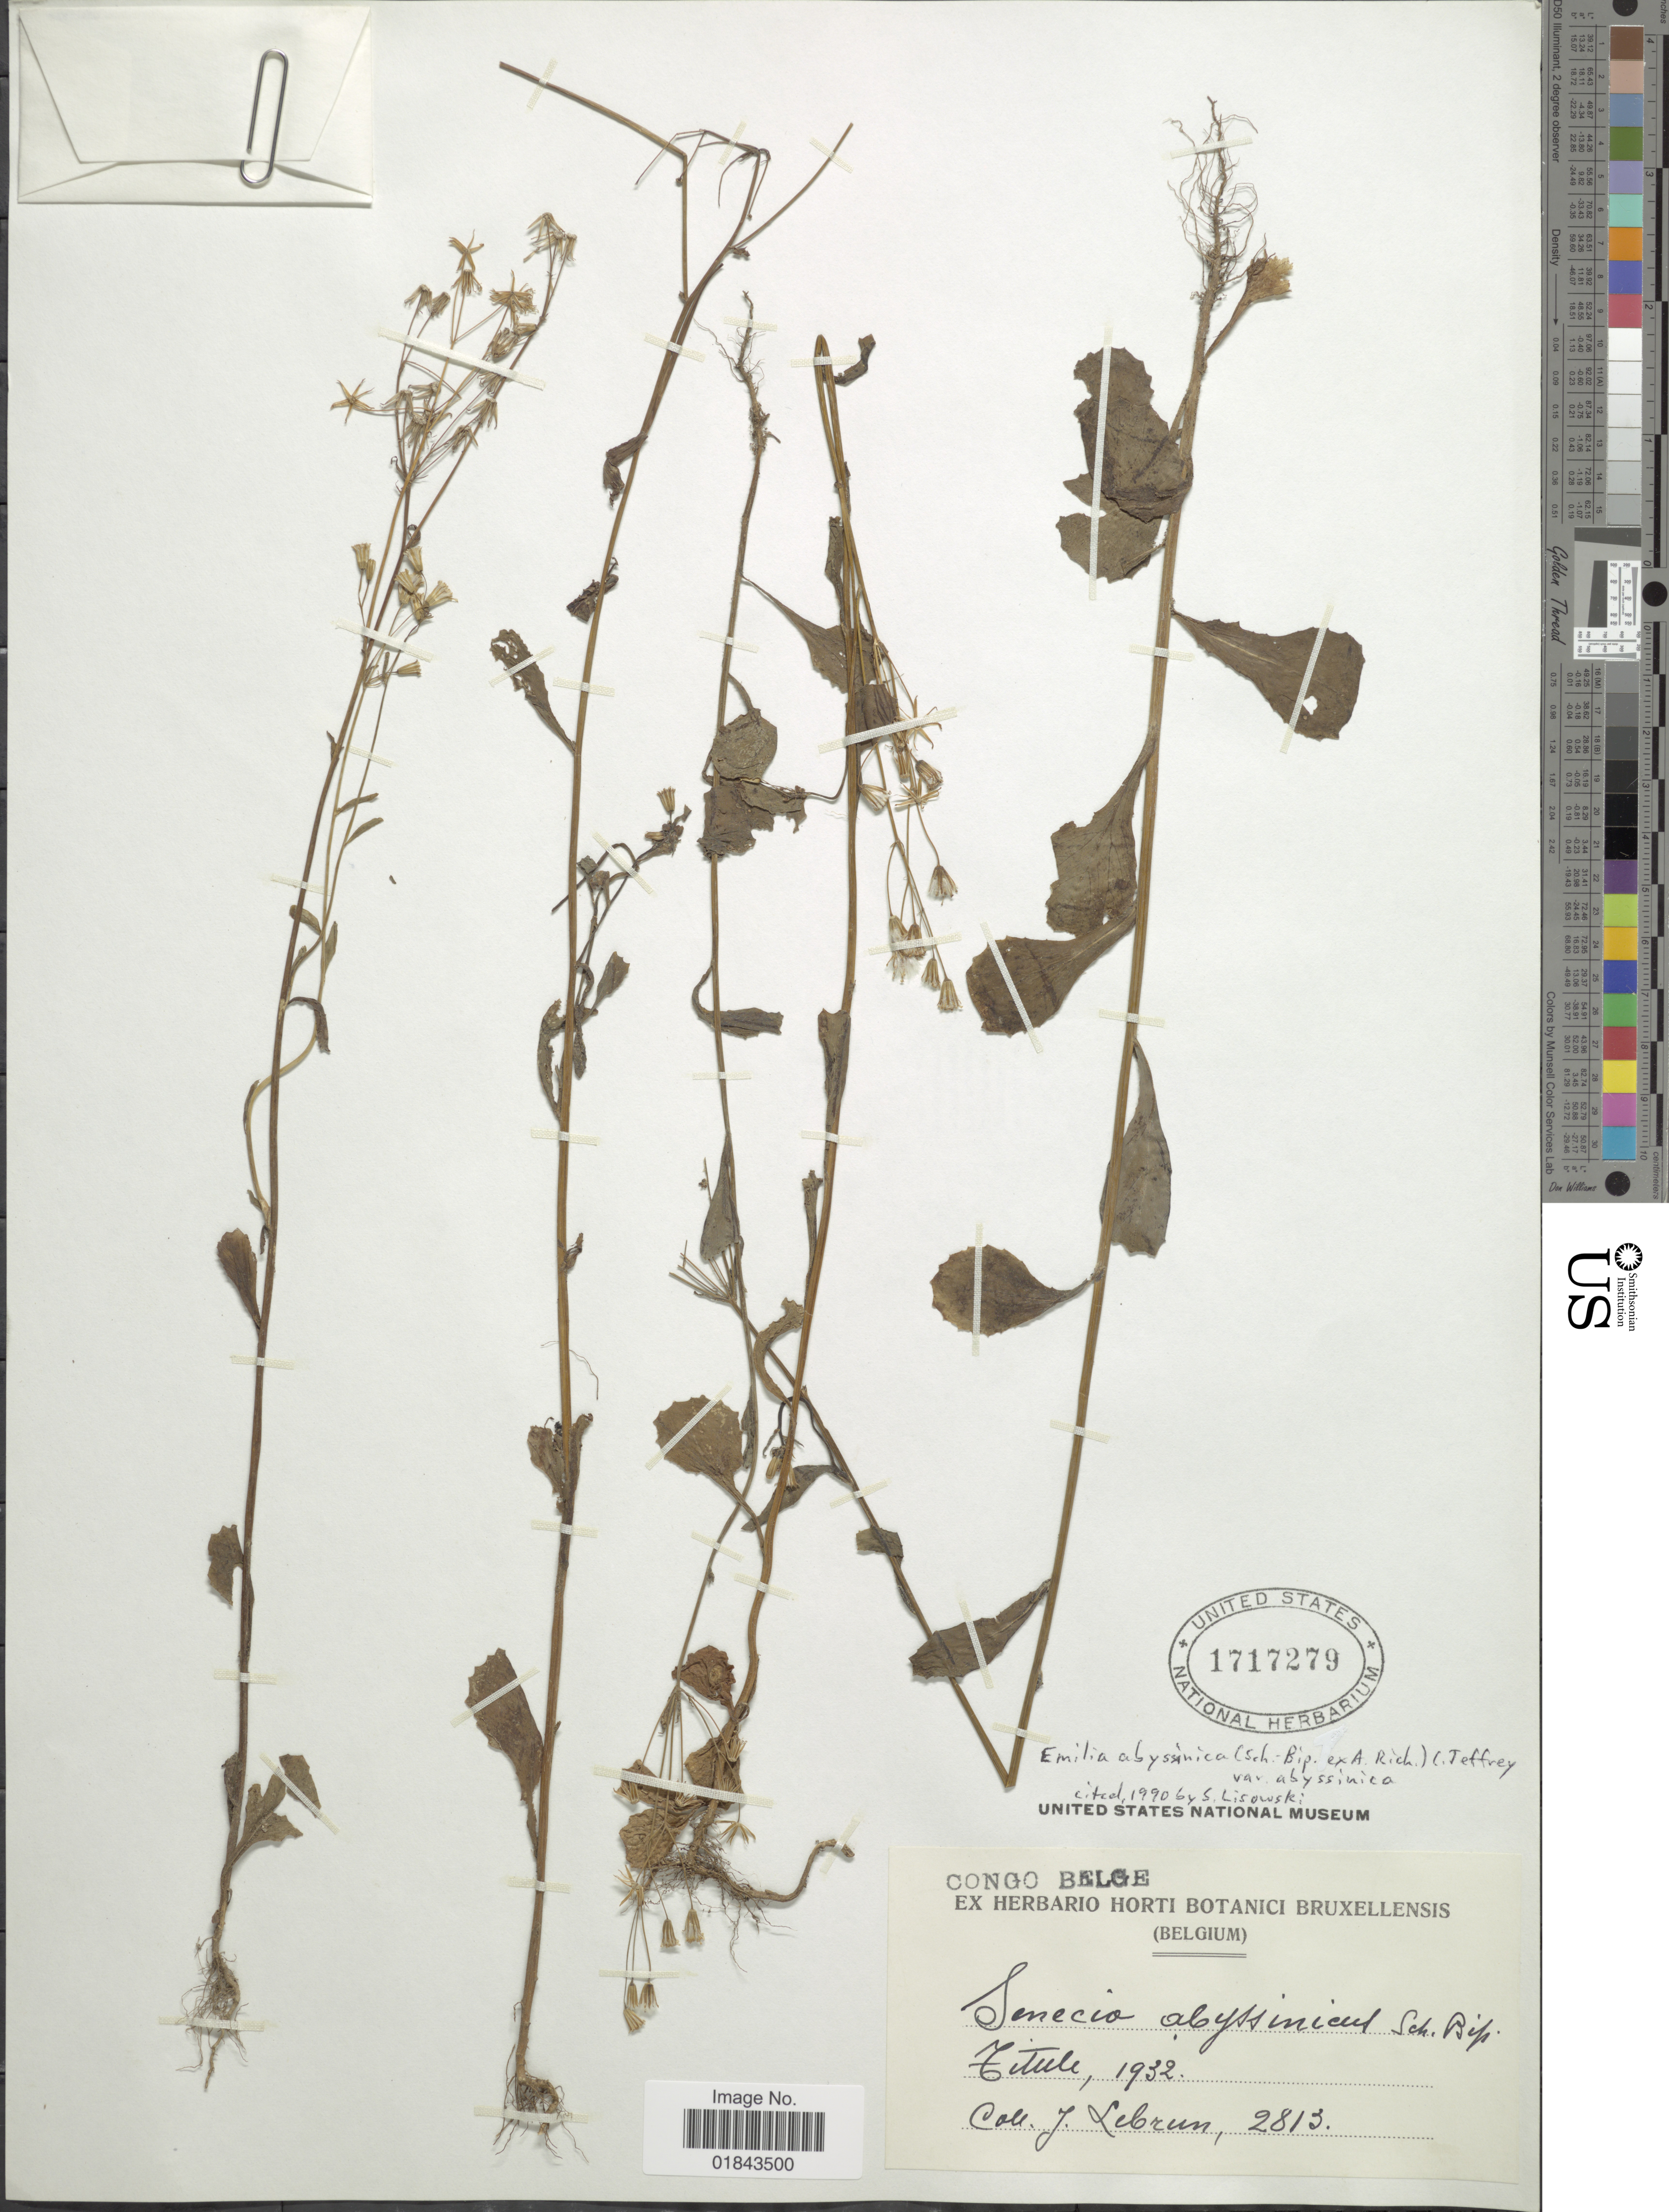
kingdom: Plantae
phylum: Tracheophyta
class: Magnoliopsida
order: Asterales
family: Asteraceae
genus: Emilia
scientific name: Emilia abyssinica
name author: (Sch. Bip. ex A. Rich.) C. Jeffrey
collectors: J. A. Lebrun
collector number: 2813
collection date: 1932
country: Congo, Democratic Republic of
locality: Titule.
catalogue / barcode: US 1717279